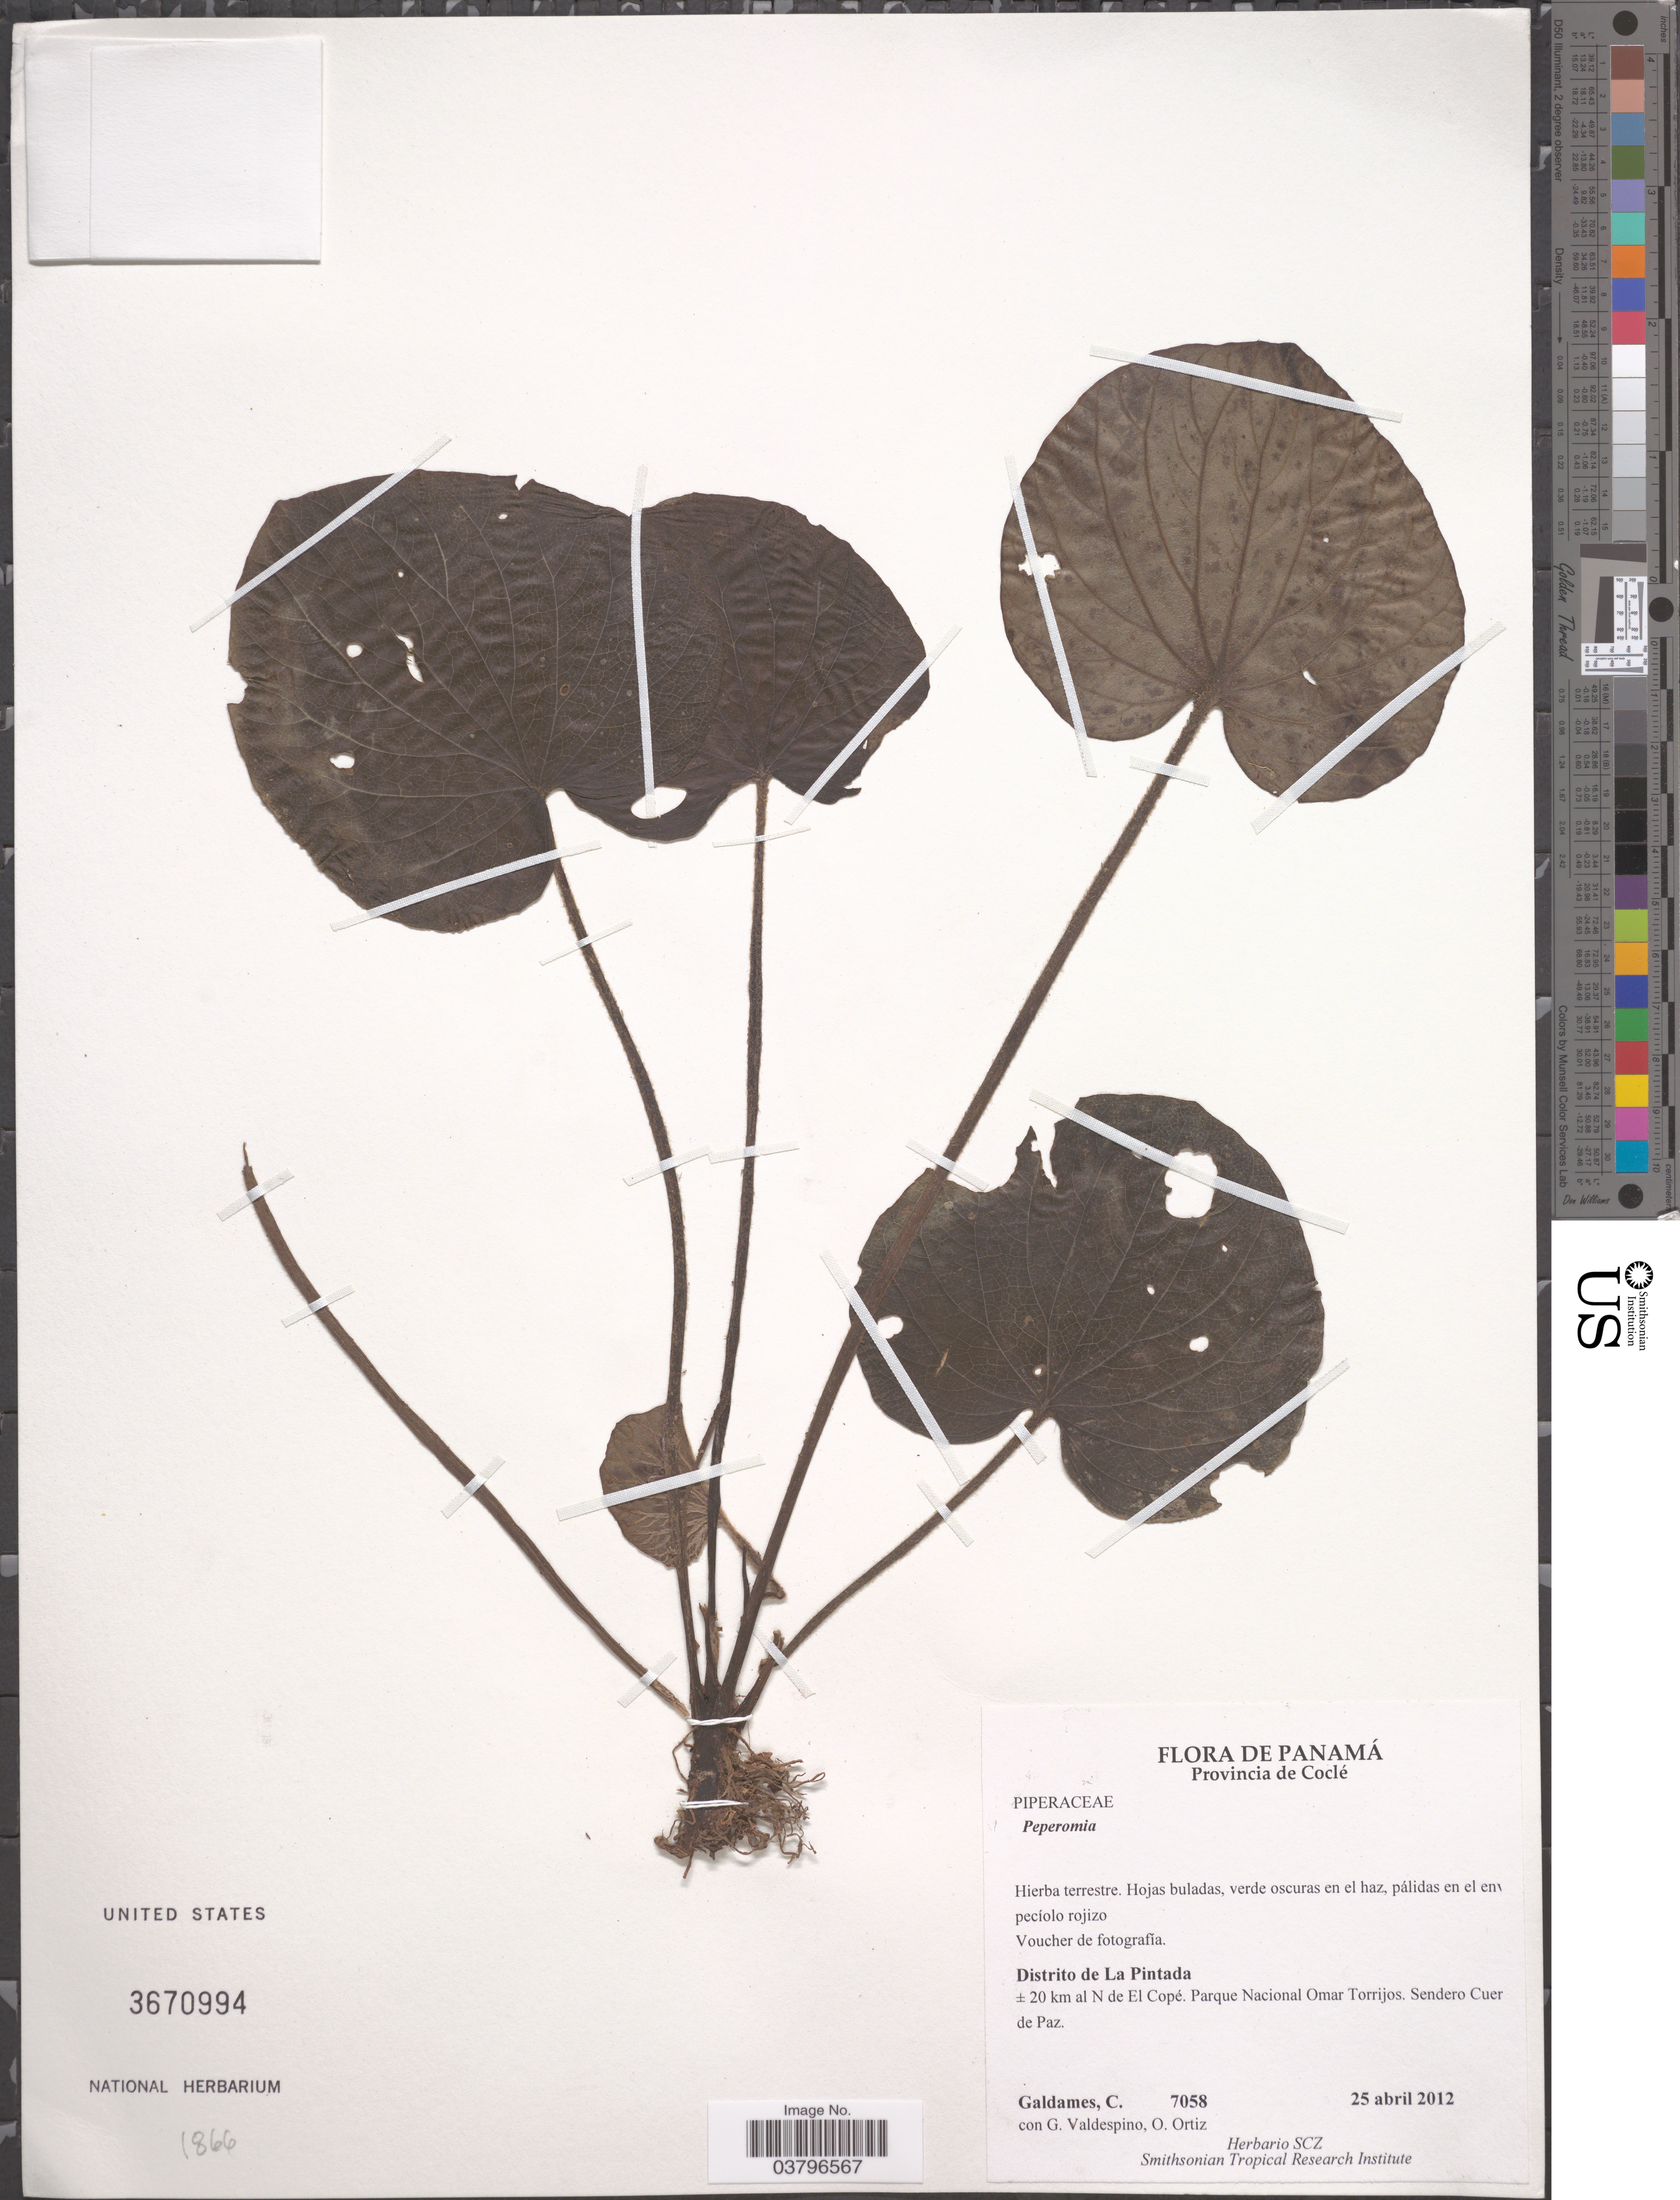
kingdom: Plantae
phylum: Tracheophyta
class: Magnoliopsida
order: Piperales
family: Piperaceae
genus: Peperomia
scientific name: Peperomia umbrigaudens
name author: Yunck.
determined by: Jiménez, José Estaban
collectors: C. Galdames, G. Valdespino & O. O. Ortiz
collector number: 7058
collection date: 2012-04-25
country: Panama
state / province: Cocle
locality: Distrito de La Pintada. ± 20 km al N de El Copé. parque Nacional Omar Torrijos. Sendero Cuer de Paz.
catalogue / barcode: US 3670994